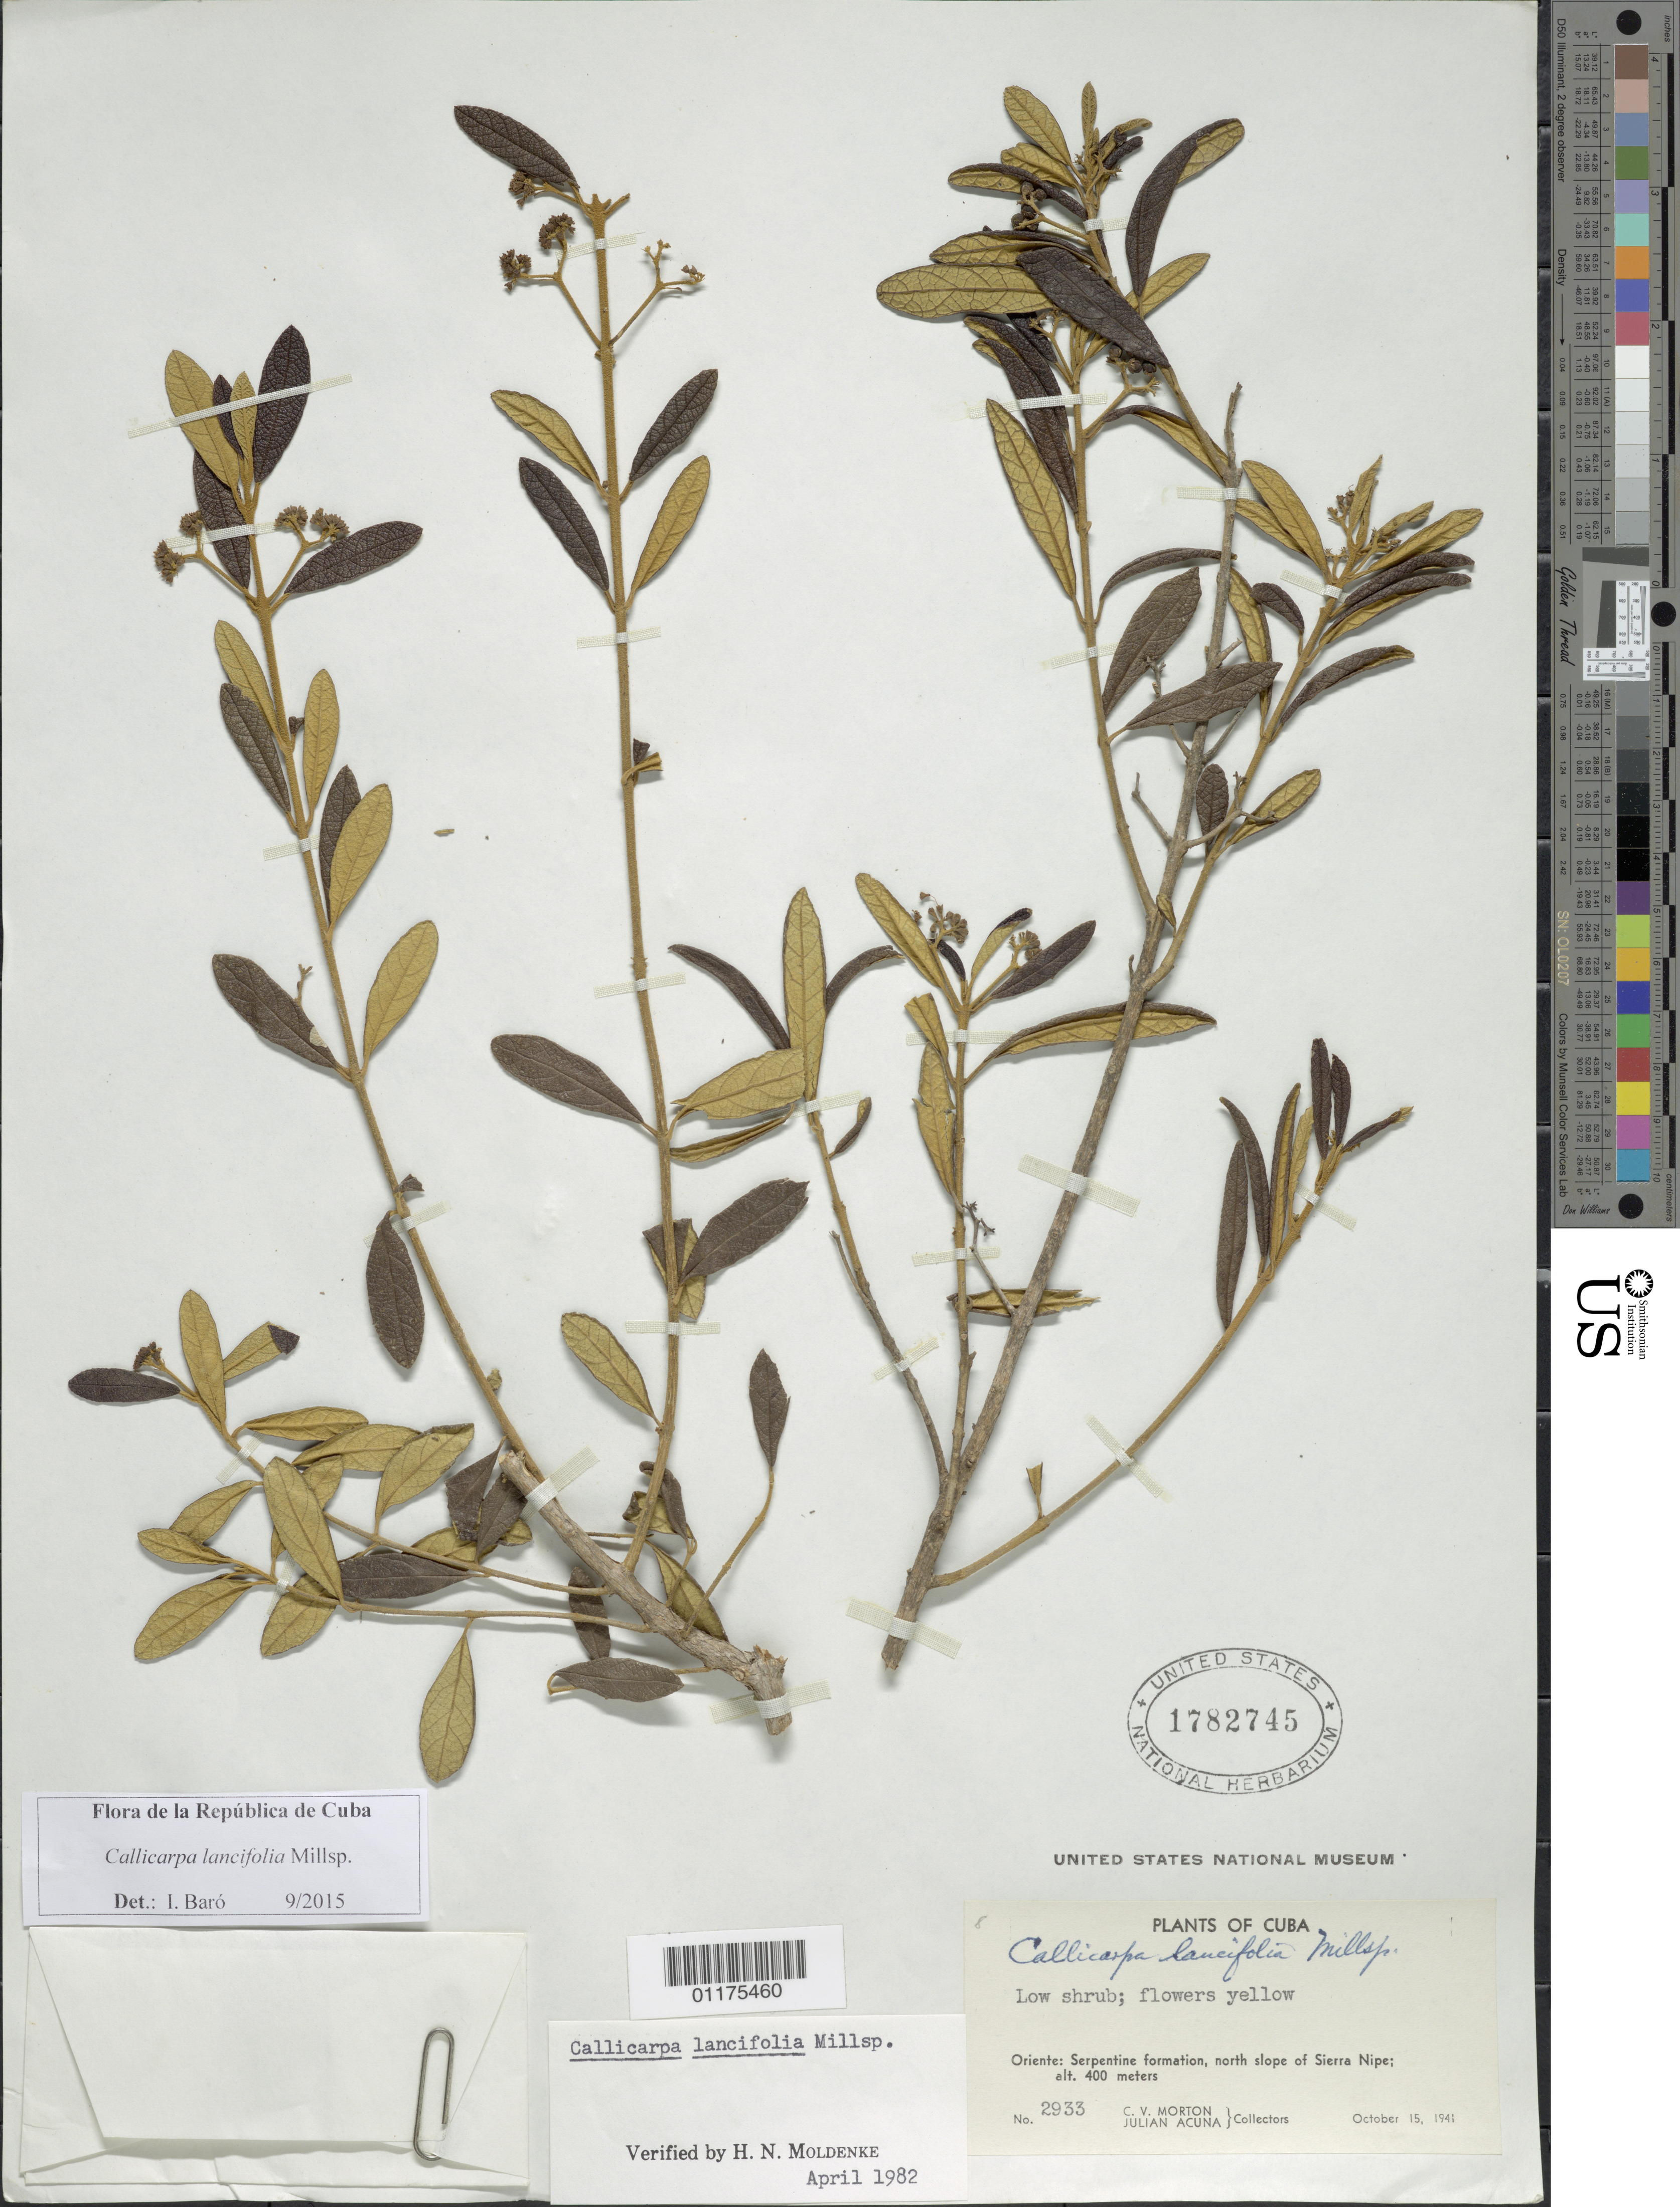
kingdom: Plantae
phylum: Tracheophyta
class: Magnoliopsida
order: Lamiales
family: Lamiaceae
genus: Callicarpa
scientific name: Callicarpa lancifolia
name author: Millsp.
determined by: Baró Oliedo, I.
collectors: C. V. Morton & J. Acuña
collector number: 2933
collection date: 1941-10-15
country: Cuba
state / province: Holguín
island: Cuba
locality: Sierra Nipe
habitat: N slope of mountain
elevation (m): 400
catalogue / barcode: US 1782745